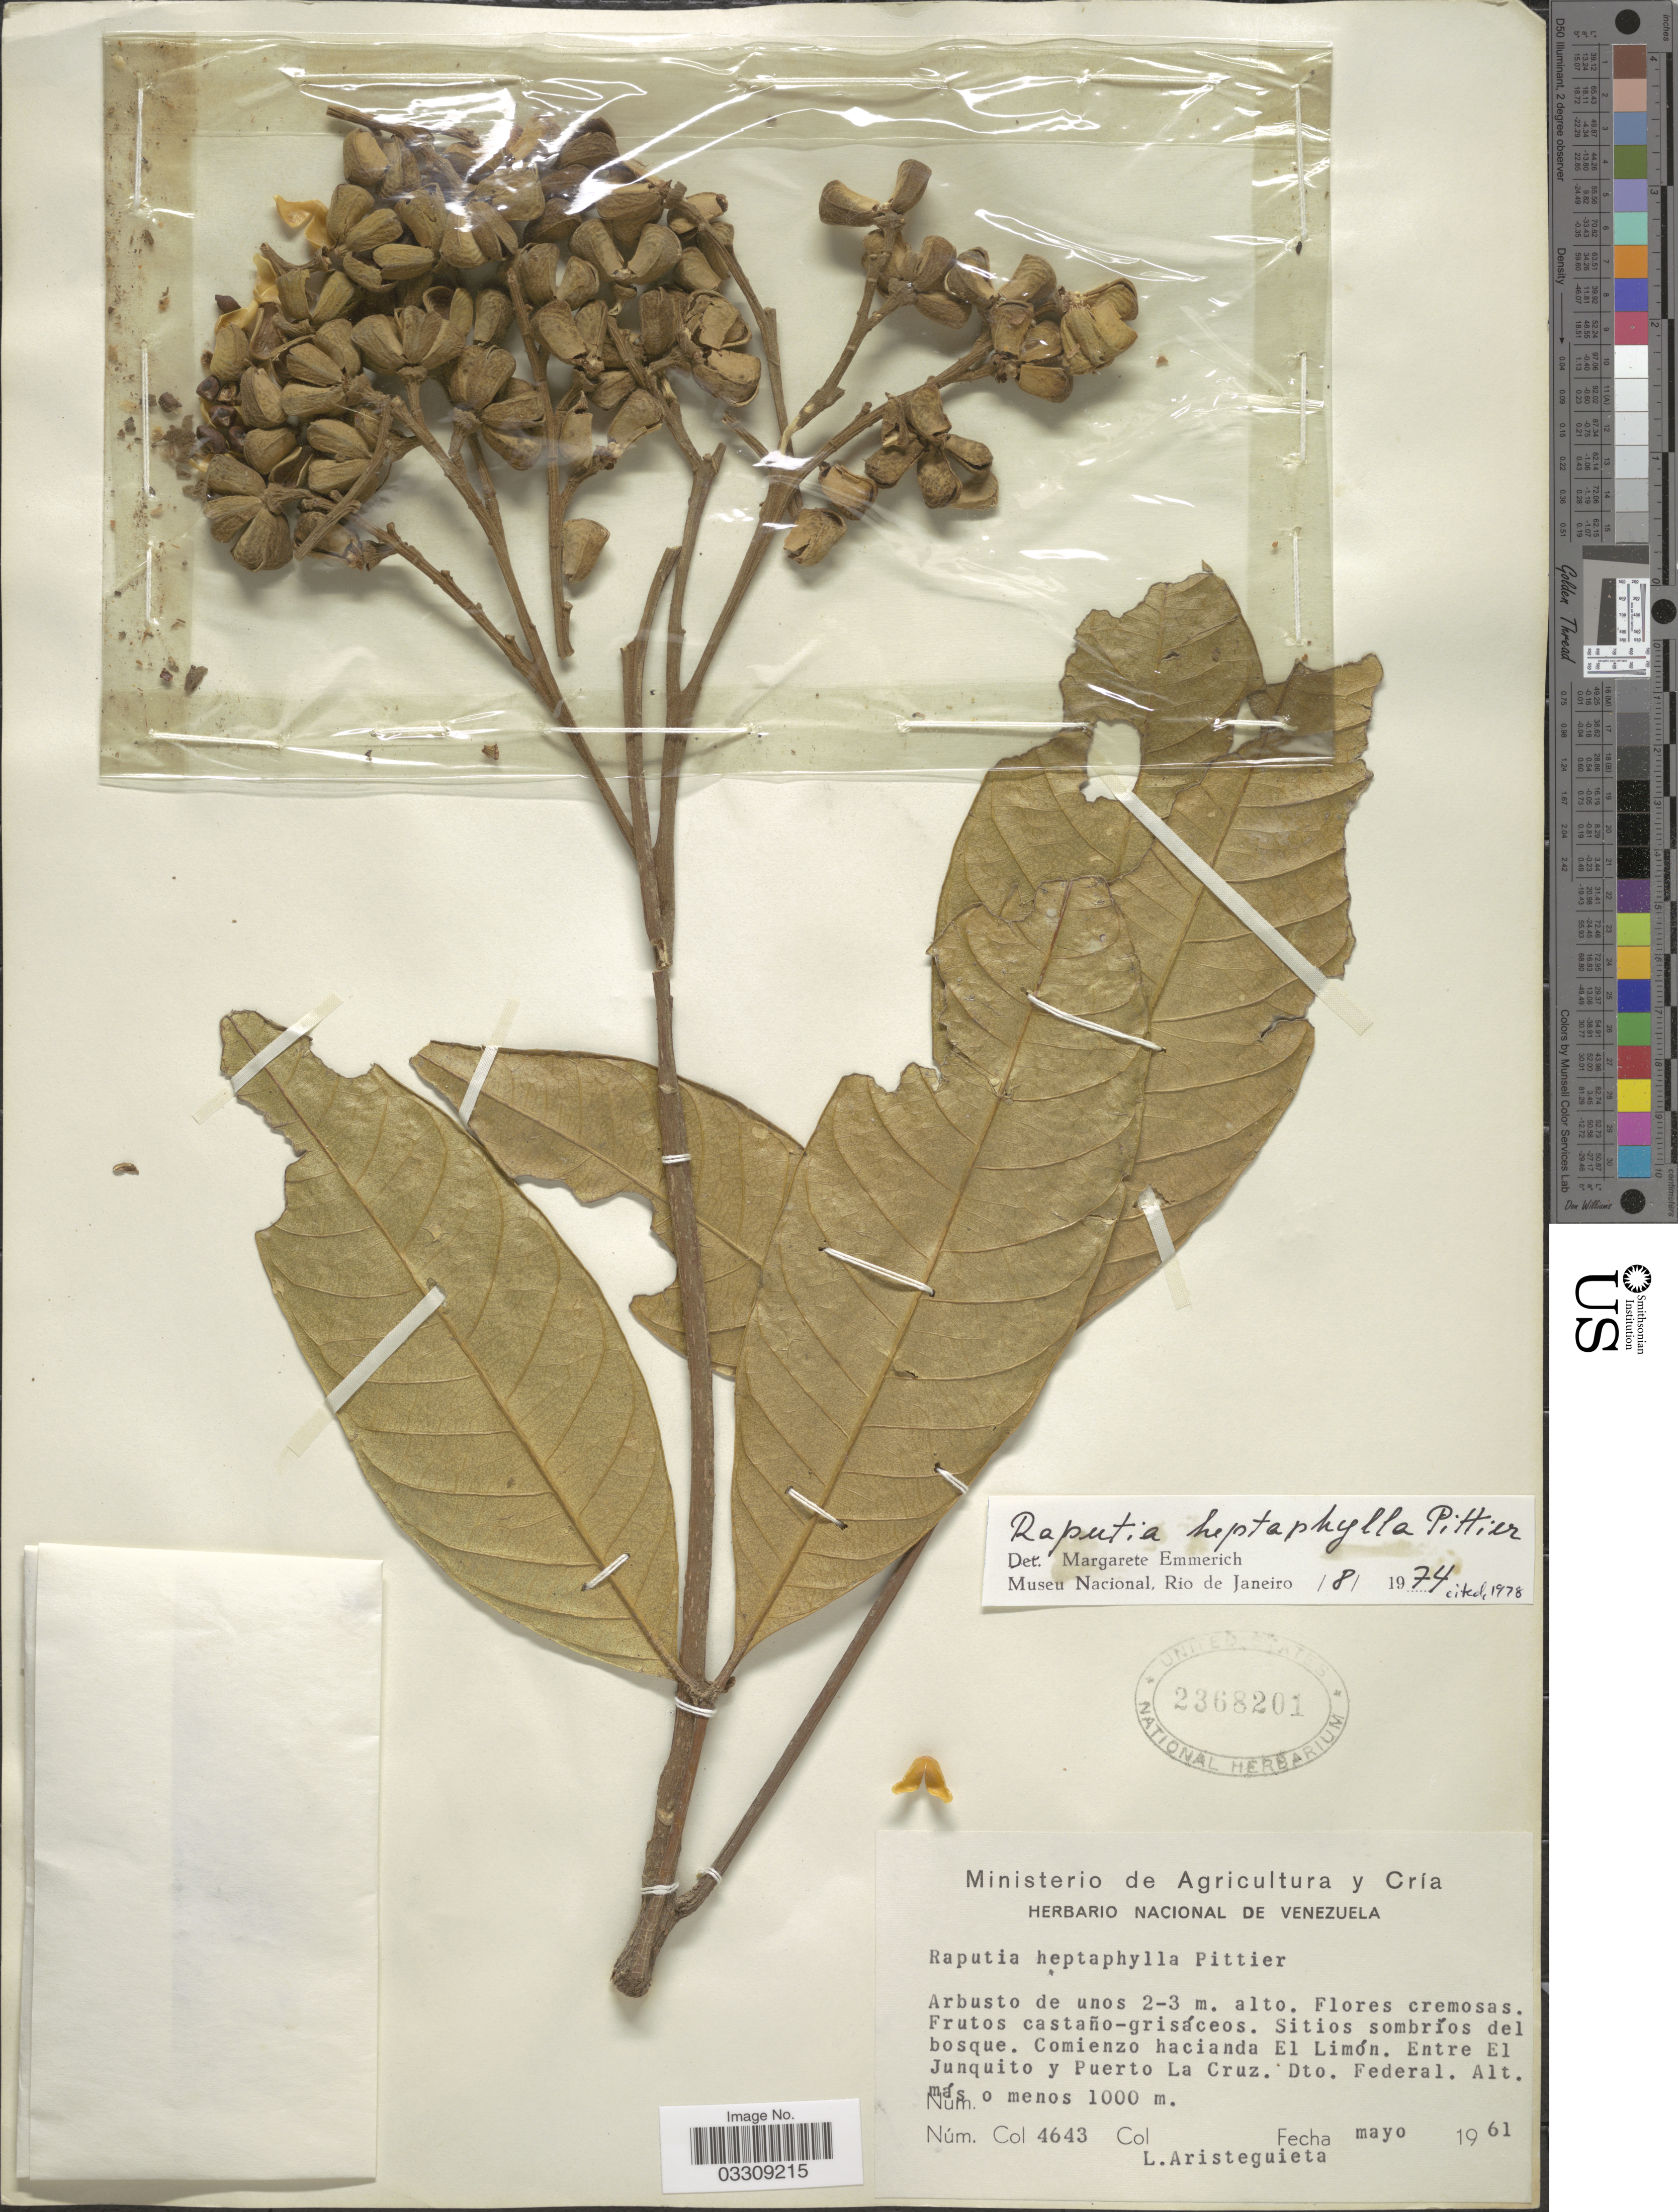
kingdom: Plantae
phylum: Tracheophyta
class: Magnoliopsida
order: Sapindales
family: Rutaceae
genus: Raputiarana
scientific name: Raputiarana heptaphylla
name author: (Pittier) Kallunki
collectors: L. Aristeguieta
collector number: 4643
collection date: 1961-05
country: Venezuela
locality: Comienzo hacianda El Limón. Entre El Junquito y Puerto La Cruz. Dto. Federal.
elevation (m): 1000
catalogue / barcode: US 2368201